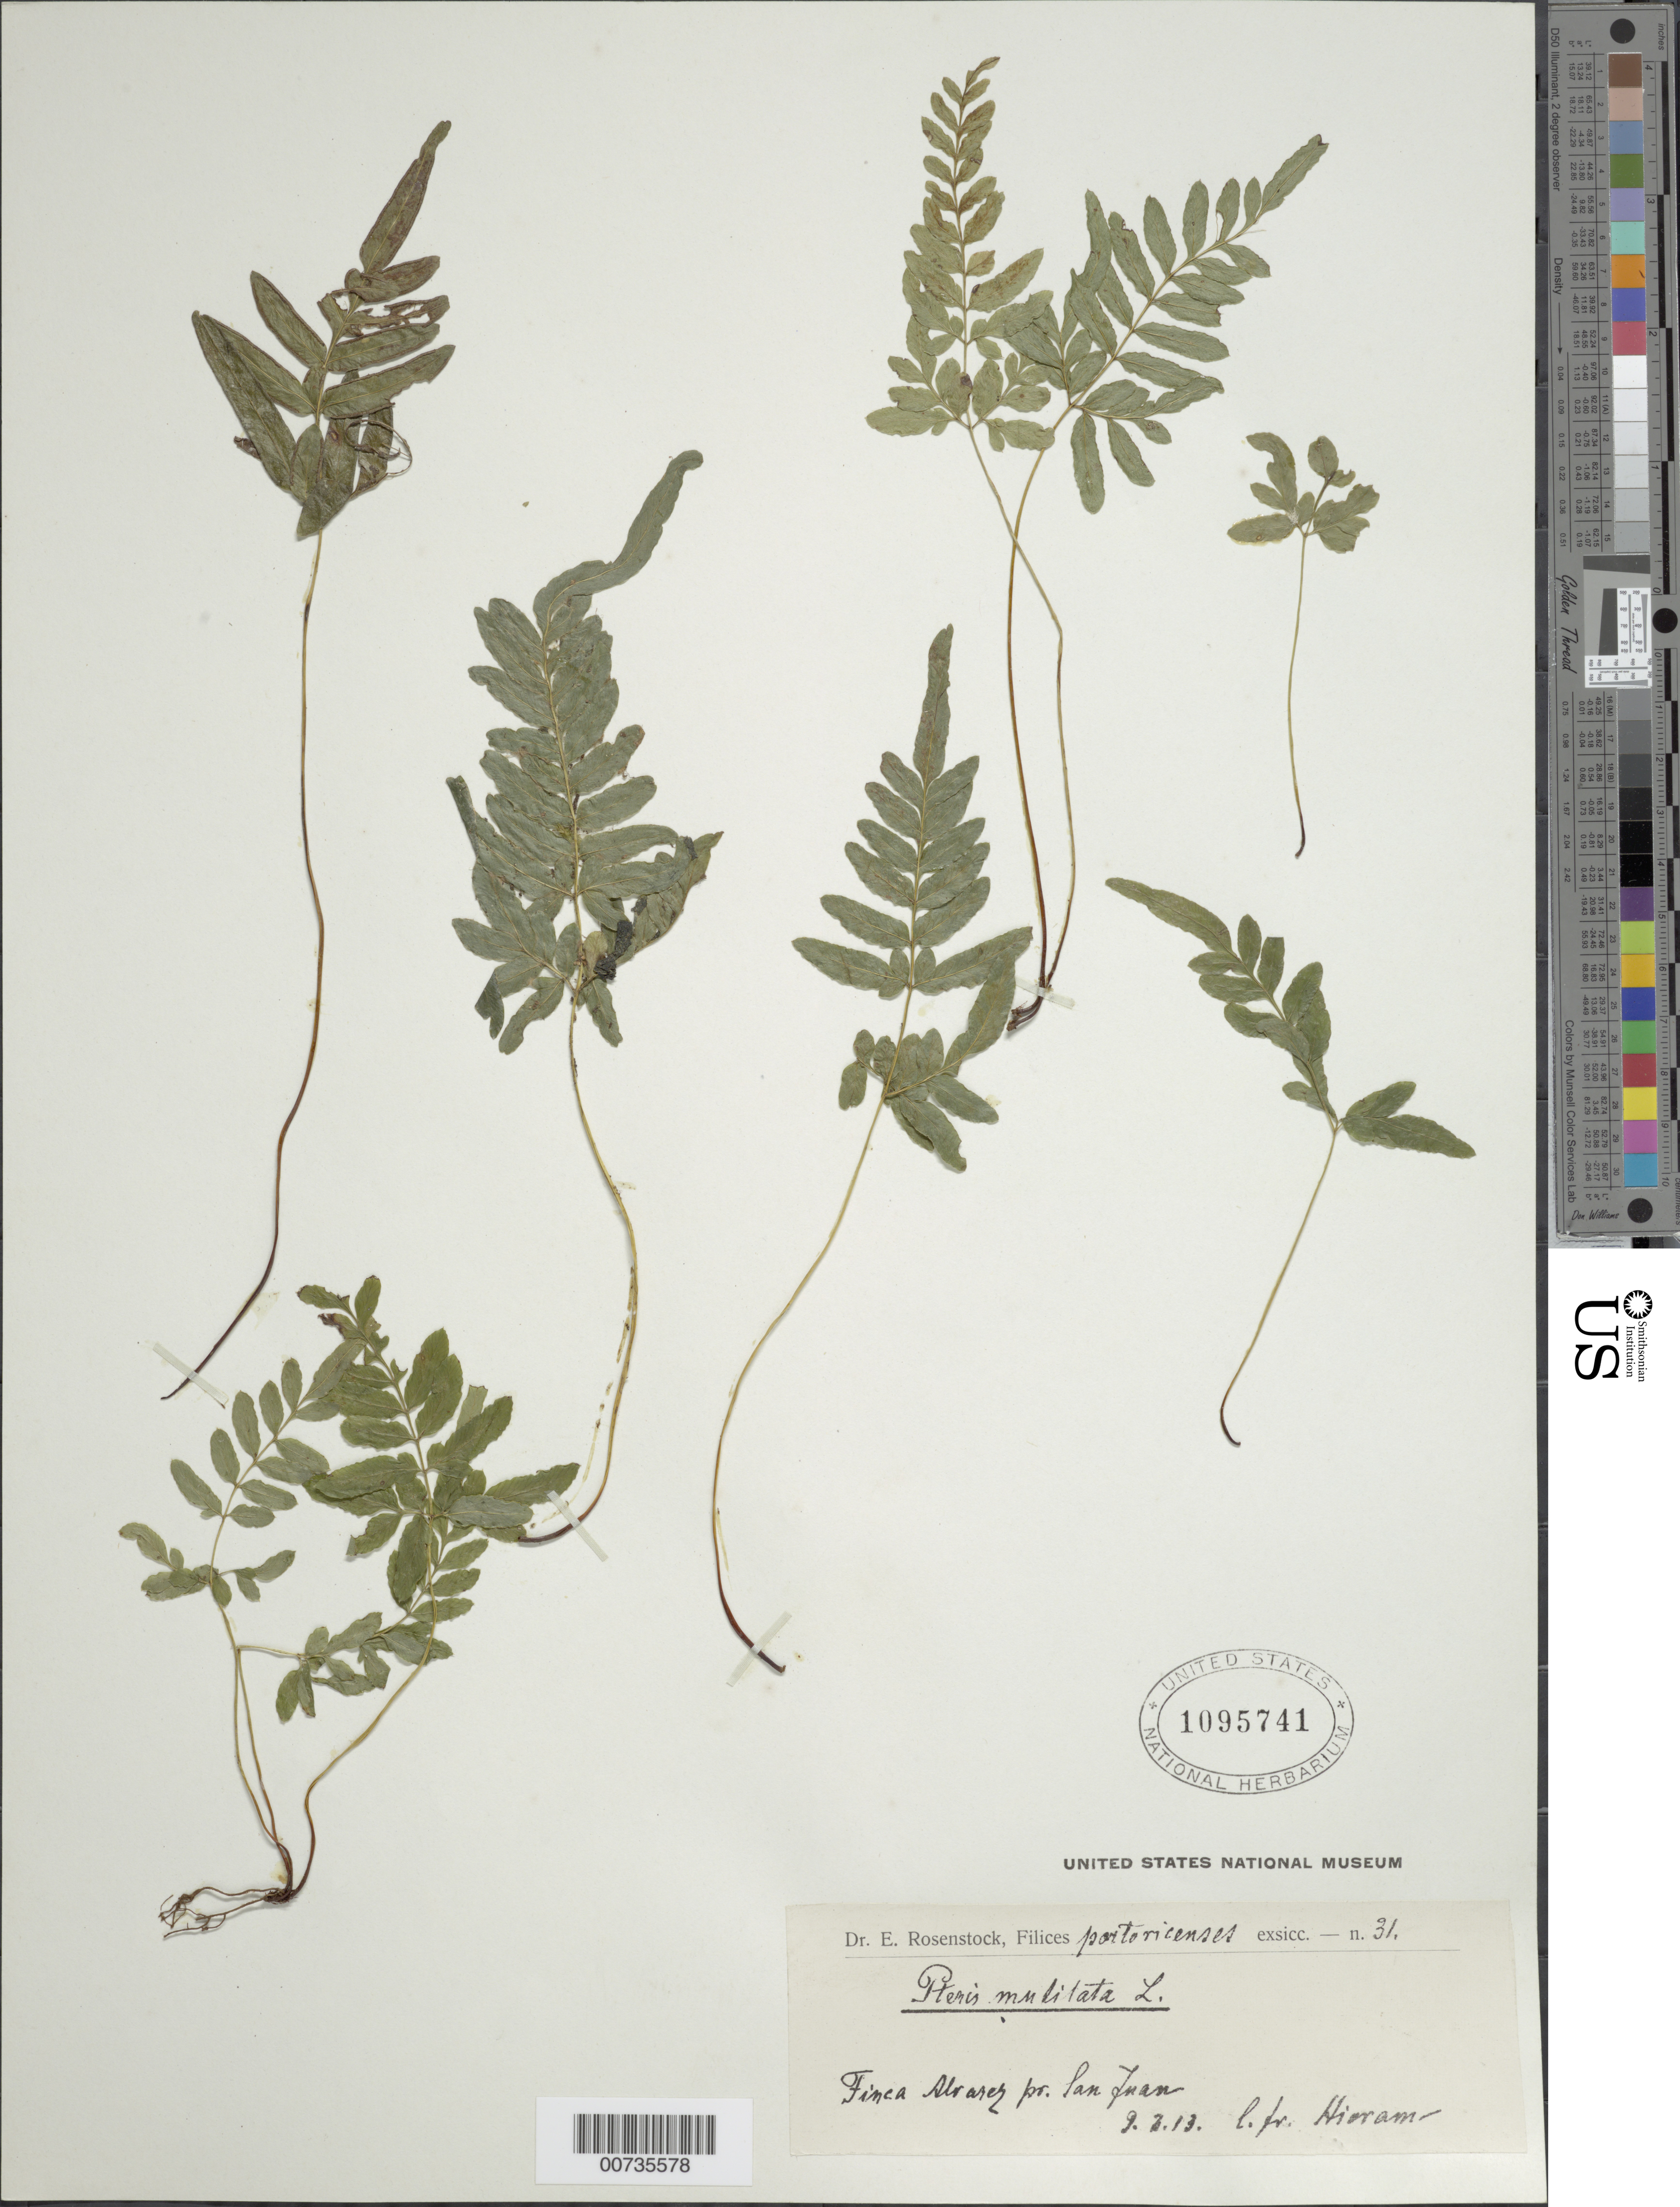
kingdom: Plantae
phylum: Tracheophyta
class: Polypodiopsida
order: Polypodiales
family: Pteridaceae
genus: Pteris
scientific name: Pteris mutilata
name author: L.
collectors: Bro. Hioram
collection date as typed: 1913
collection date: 1913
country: Puerto Rico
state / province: Quebradillas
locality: Finca Alvarez, Quebradillas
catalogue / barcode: US 1095741